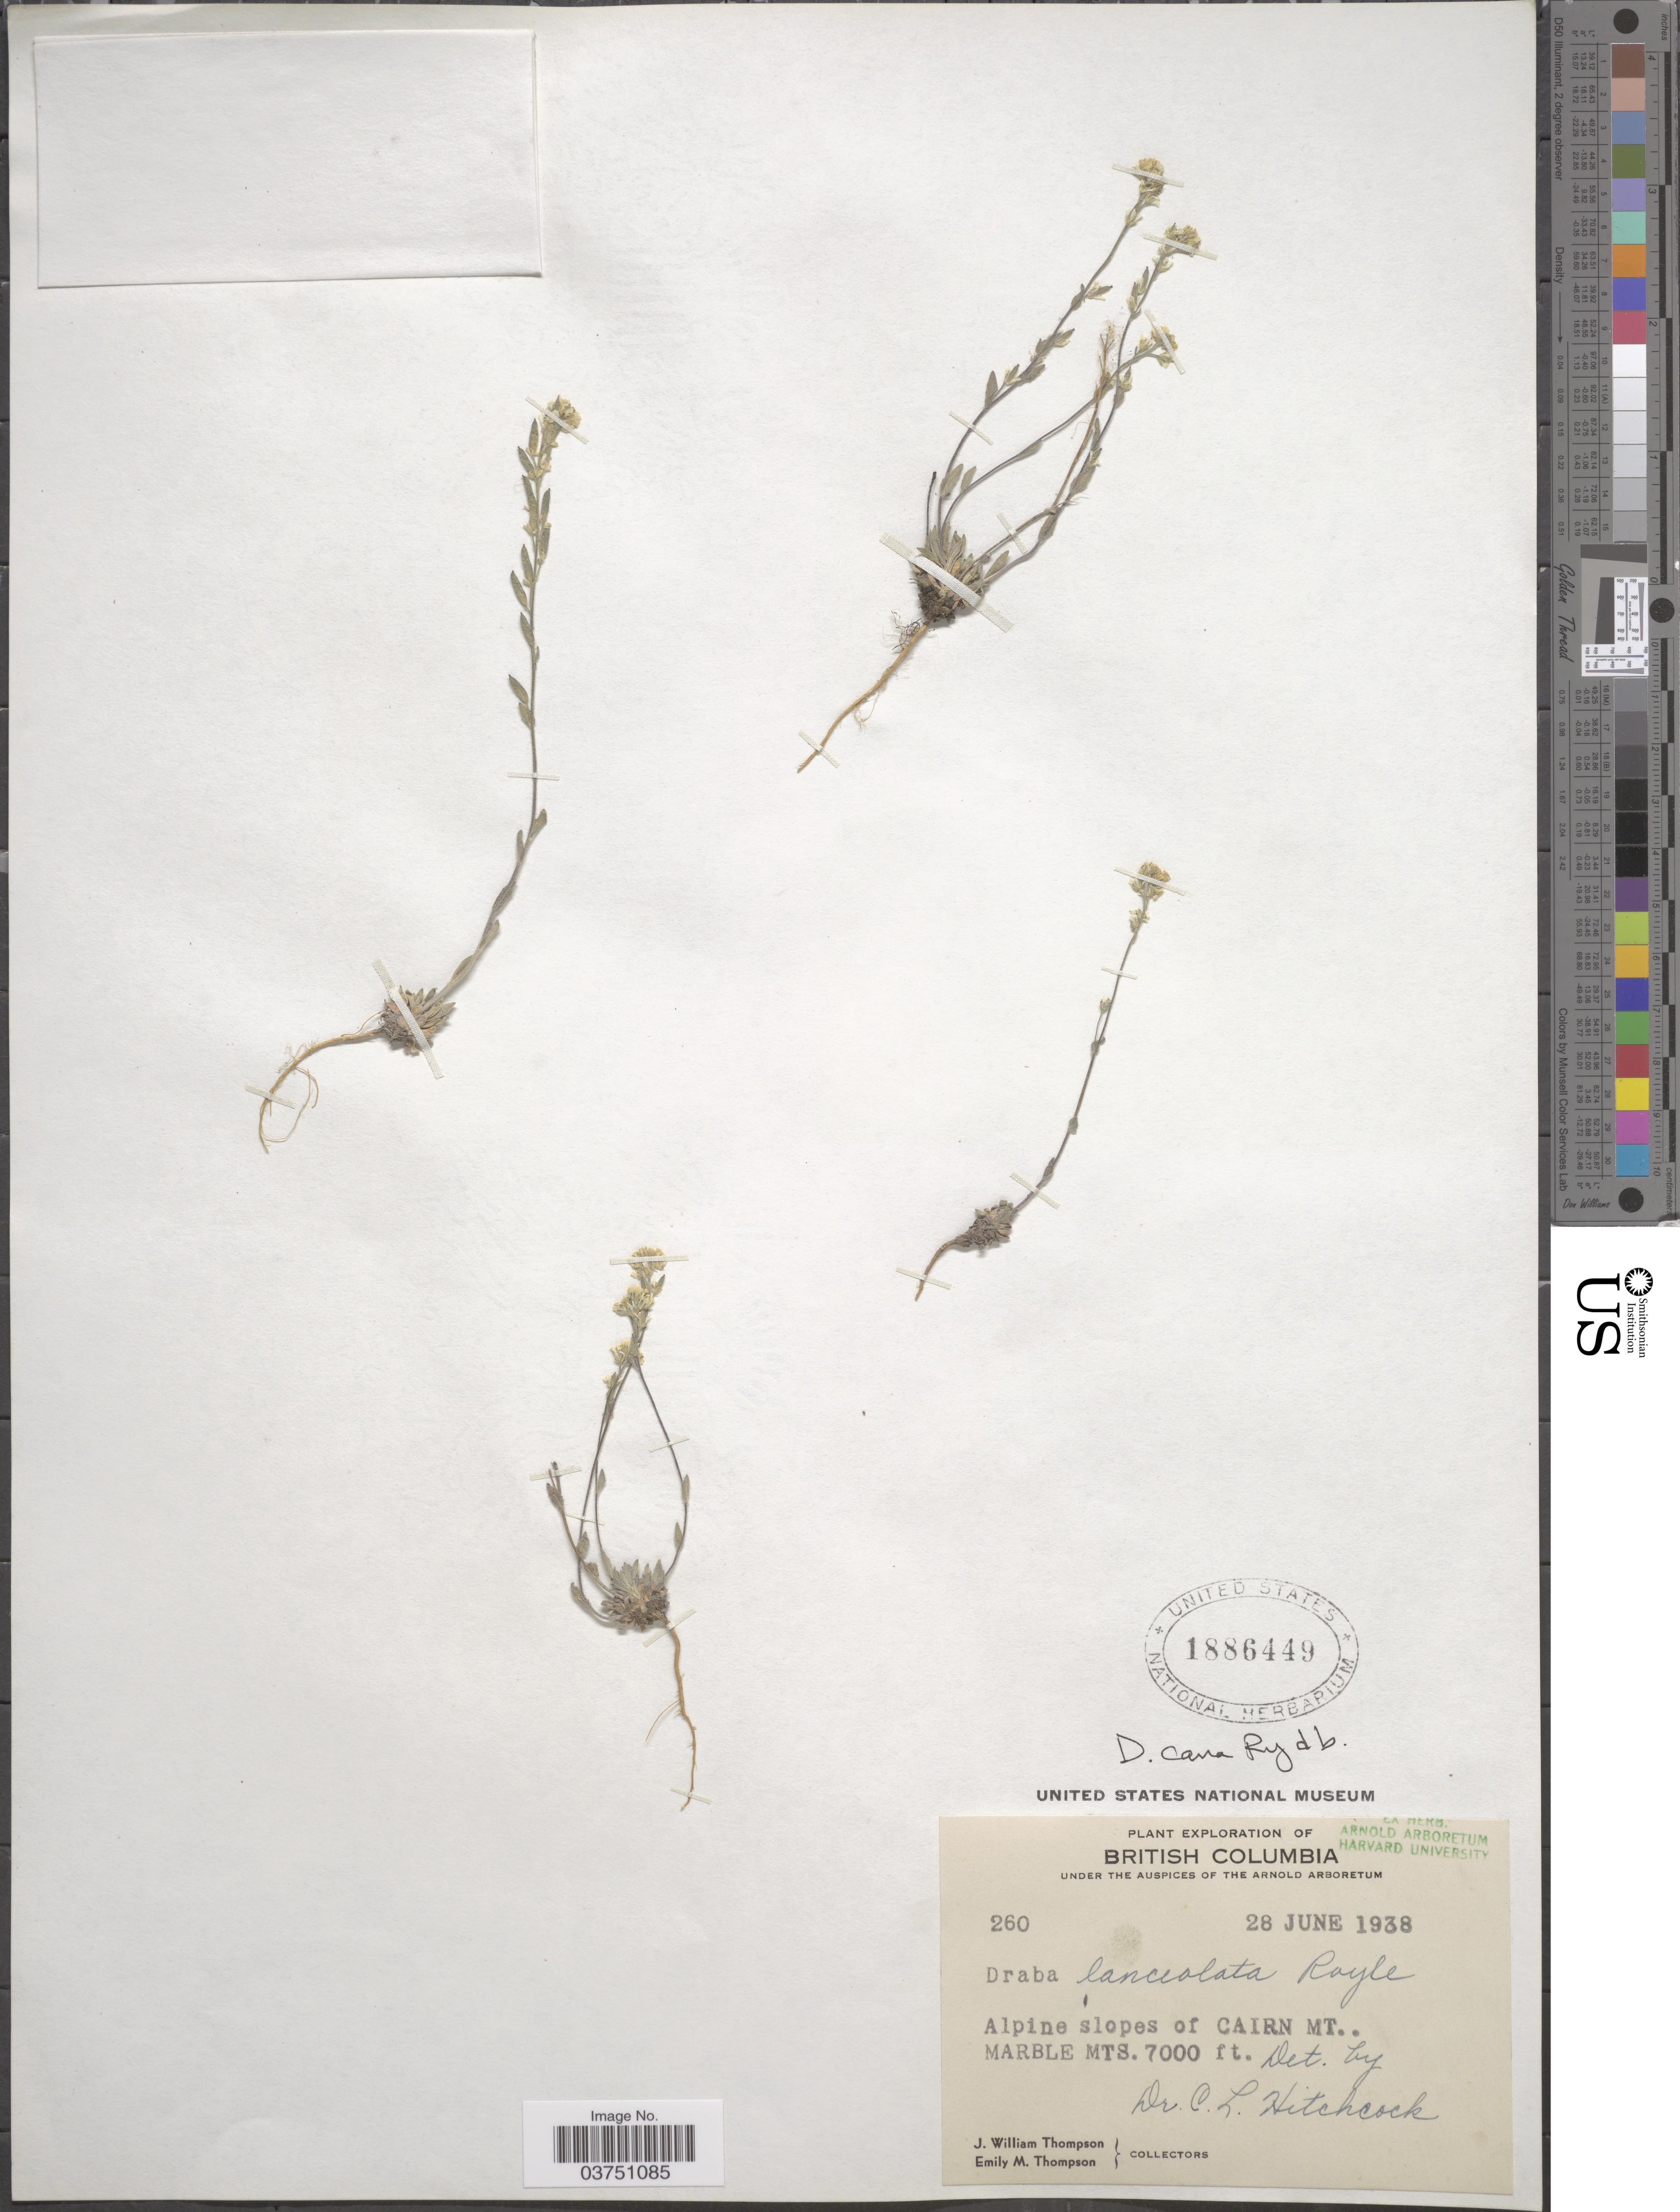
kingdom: Plantae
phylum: Tracheophyta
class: Magnoliopsida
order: Brassicales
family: Brassicaceae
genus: Draba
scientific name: Draba cana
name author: Rydb.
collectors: J. W. Thompson & E. M. Thompson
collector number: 260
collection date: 1938-06-28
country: Canada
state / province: British Columbia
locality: Alpine slopes of Cairn Mt., Marble Mts.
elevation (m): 2134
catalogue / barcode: US 1886449